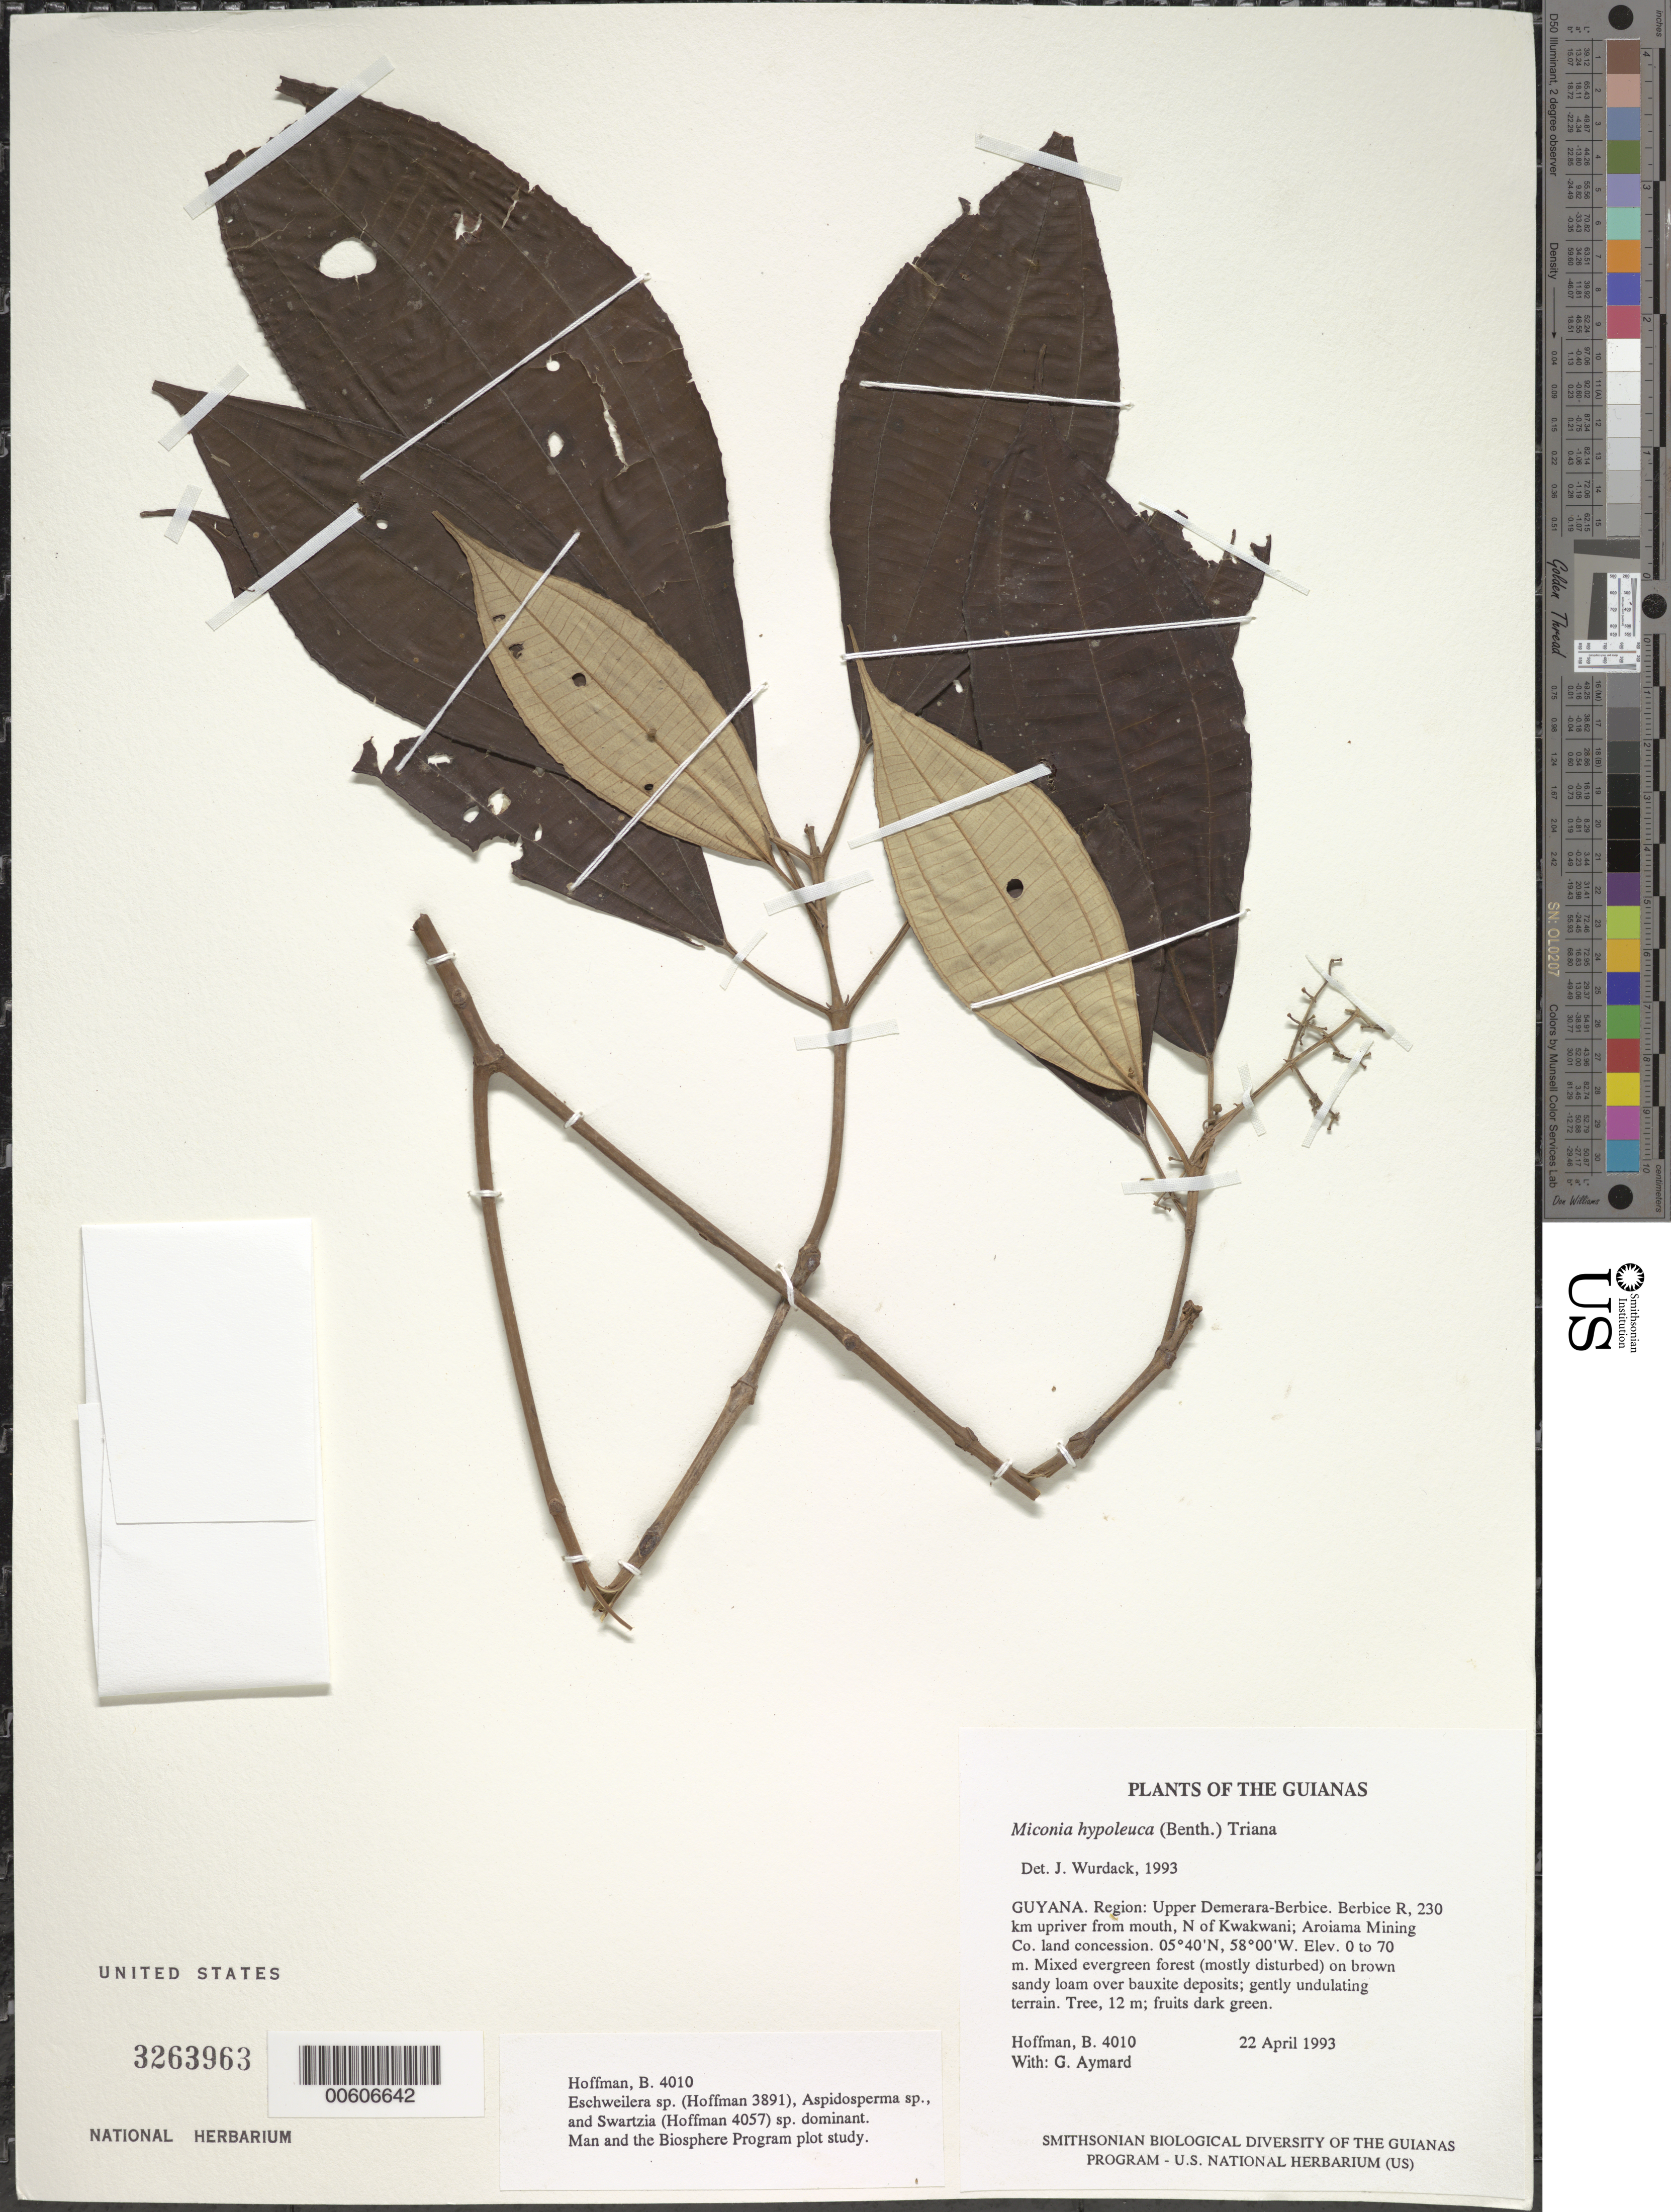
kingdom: Plantae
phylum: Tracheophyta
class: Magnoliopsida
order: Myrtales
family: Melastomataceae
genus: Miconia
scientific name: Miconia hypoleuca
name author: (Benth.) Triana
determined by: Wurdack, John J., (US), US (UNITED STATES)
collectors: B. Hoffman & G. A. Aymard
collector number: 4010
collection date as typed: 22 April 1993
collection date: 1993-04-22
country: Guyana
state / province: U. Demerara-Berbice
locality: Berbice River, 230 km upriver from mouth, N of Kwakwani; Aroiama Mining Co. land concession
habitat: Mixed evergreen forest (mostly disturbed) on brown sandy loam over bauxite deposits; gently undulating terrain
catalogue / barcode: US 3263963